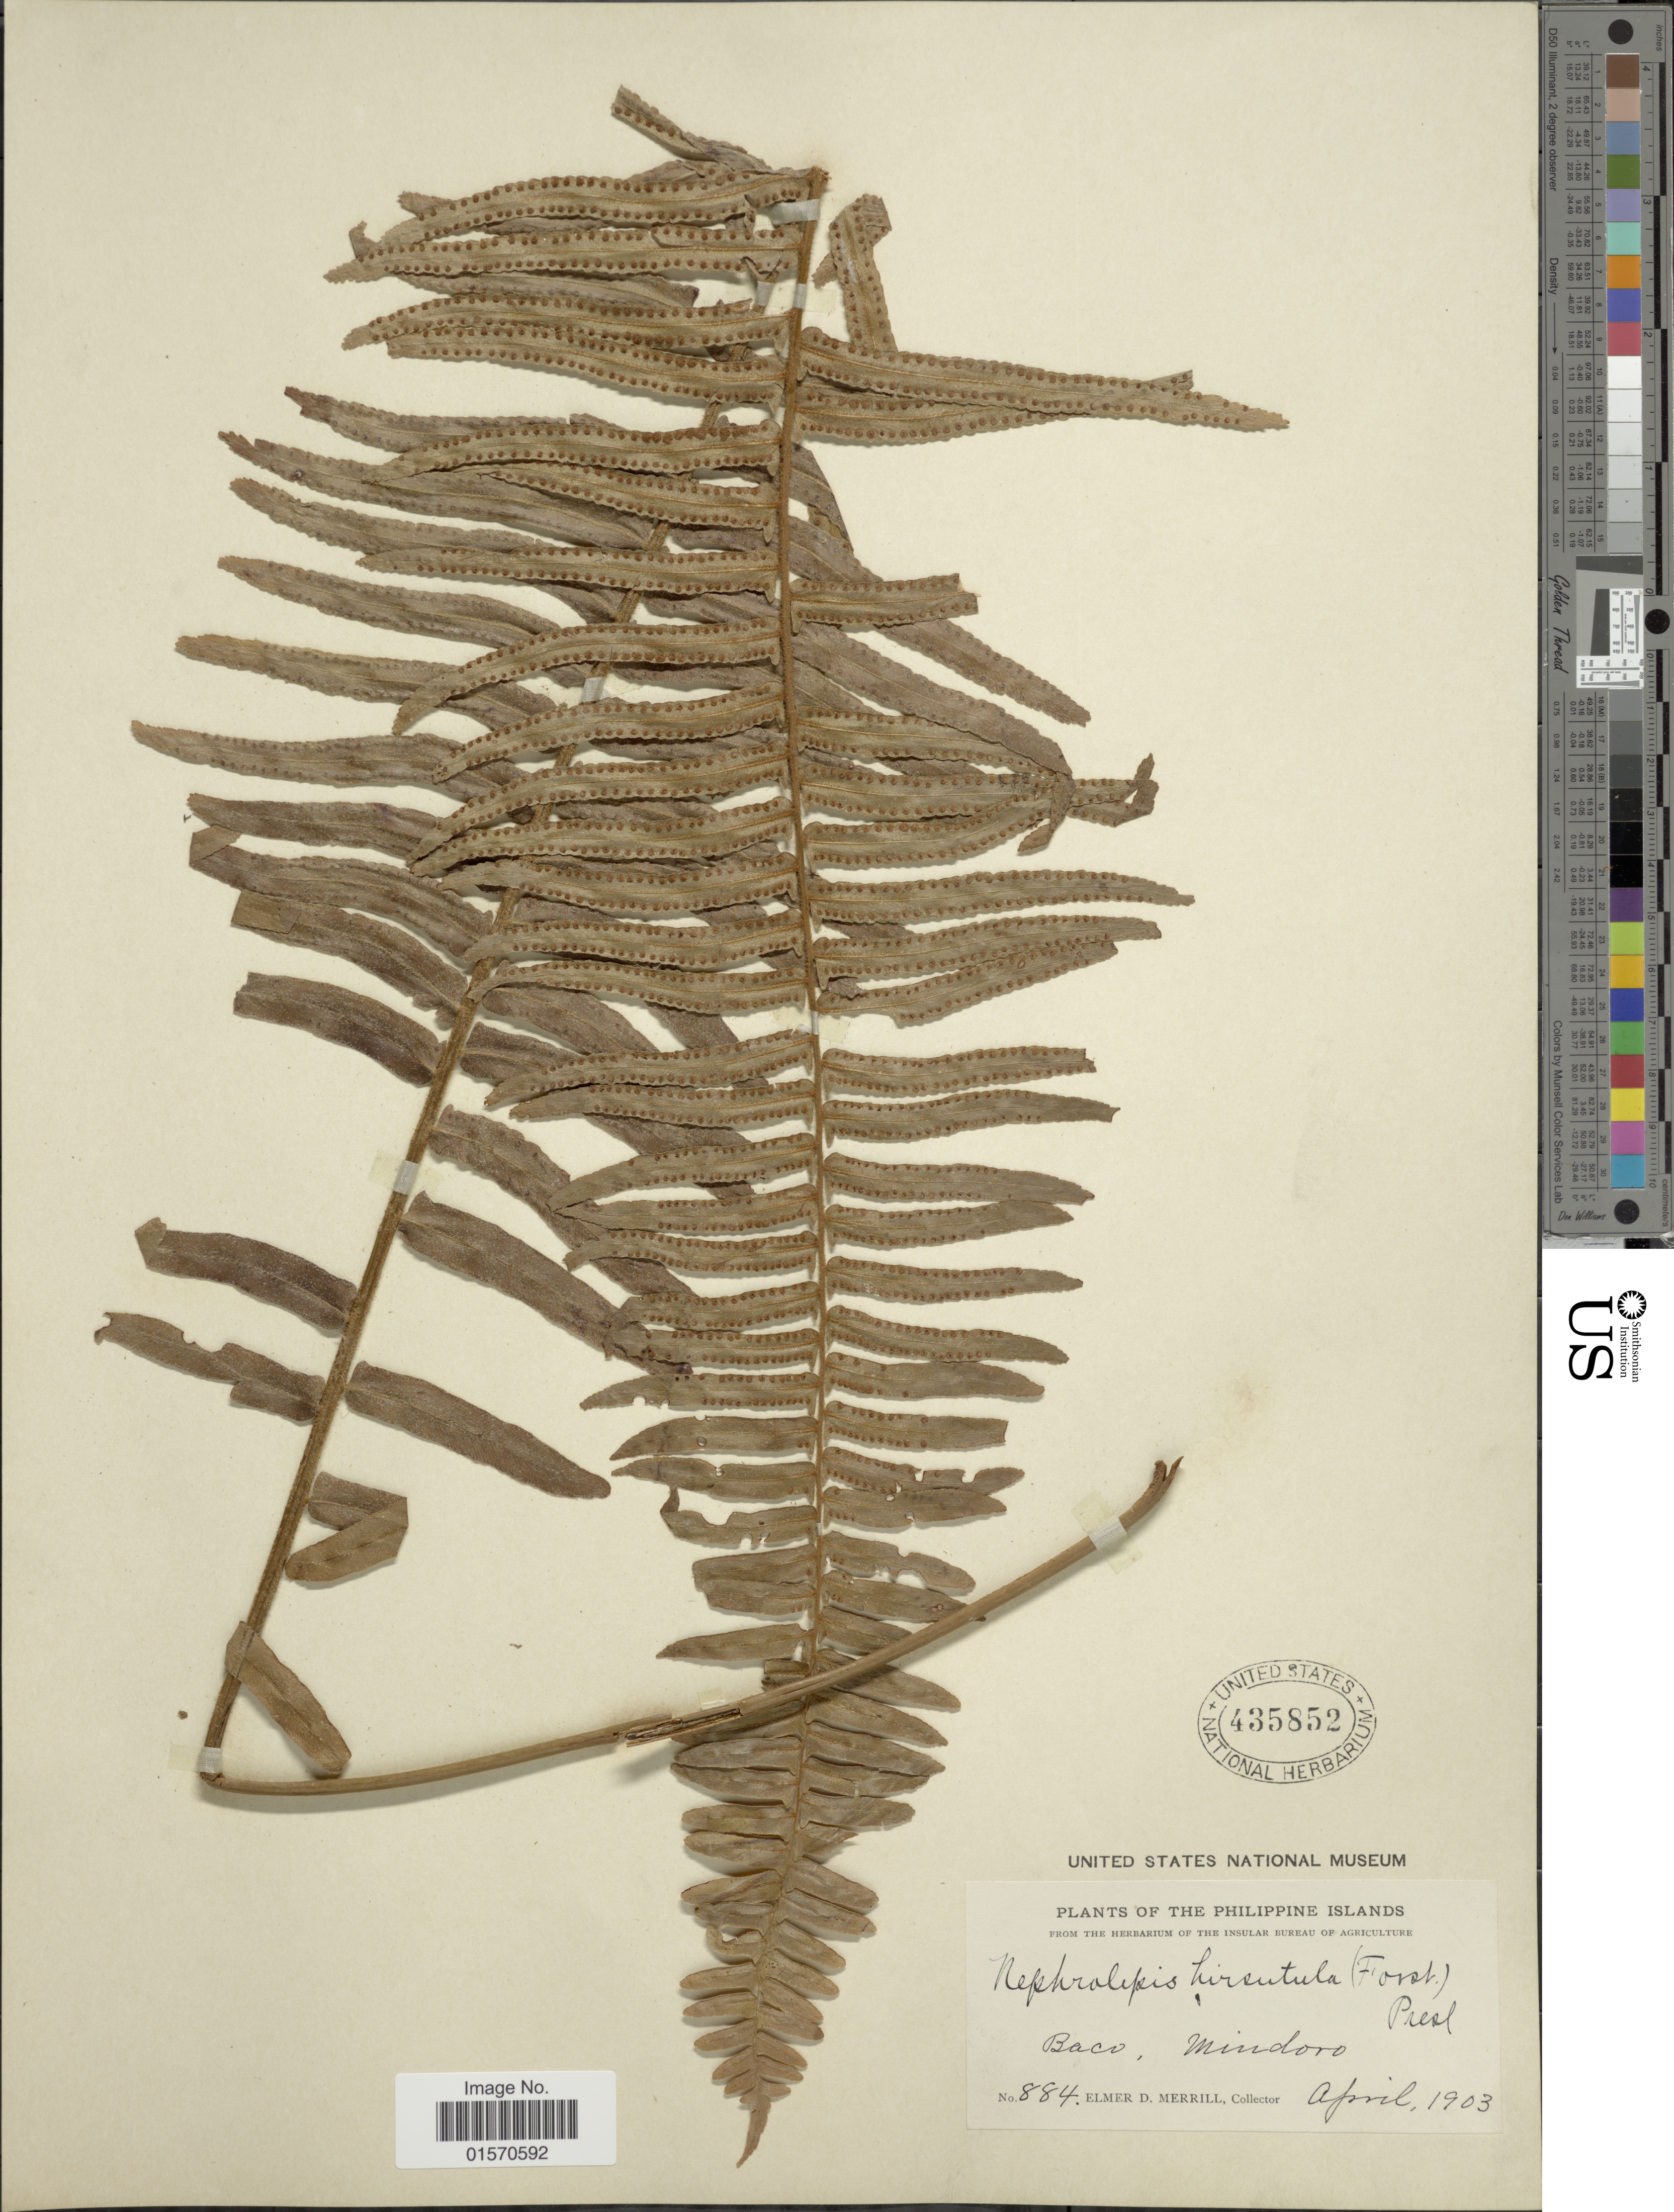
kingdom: Plantae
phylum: Tracheophyta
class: Polypodiopsida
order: Polypodiales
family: Nephrolepidaceae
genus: Nephrolepis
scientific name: Nephrolepis hirsutula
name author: (G. Forst.) C. Presl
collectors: E. D. Merrill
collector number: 884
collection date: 1903-04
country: Philippines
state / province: Mimaropa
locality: Baco, Mindoro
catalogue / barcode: US 435852